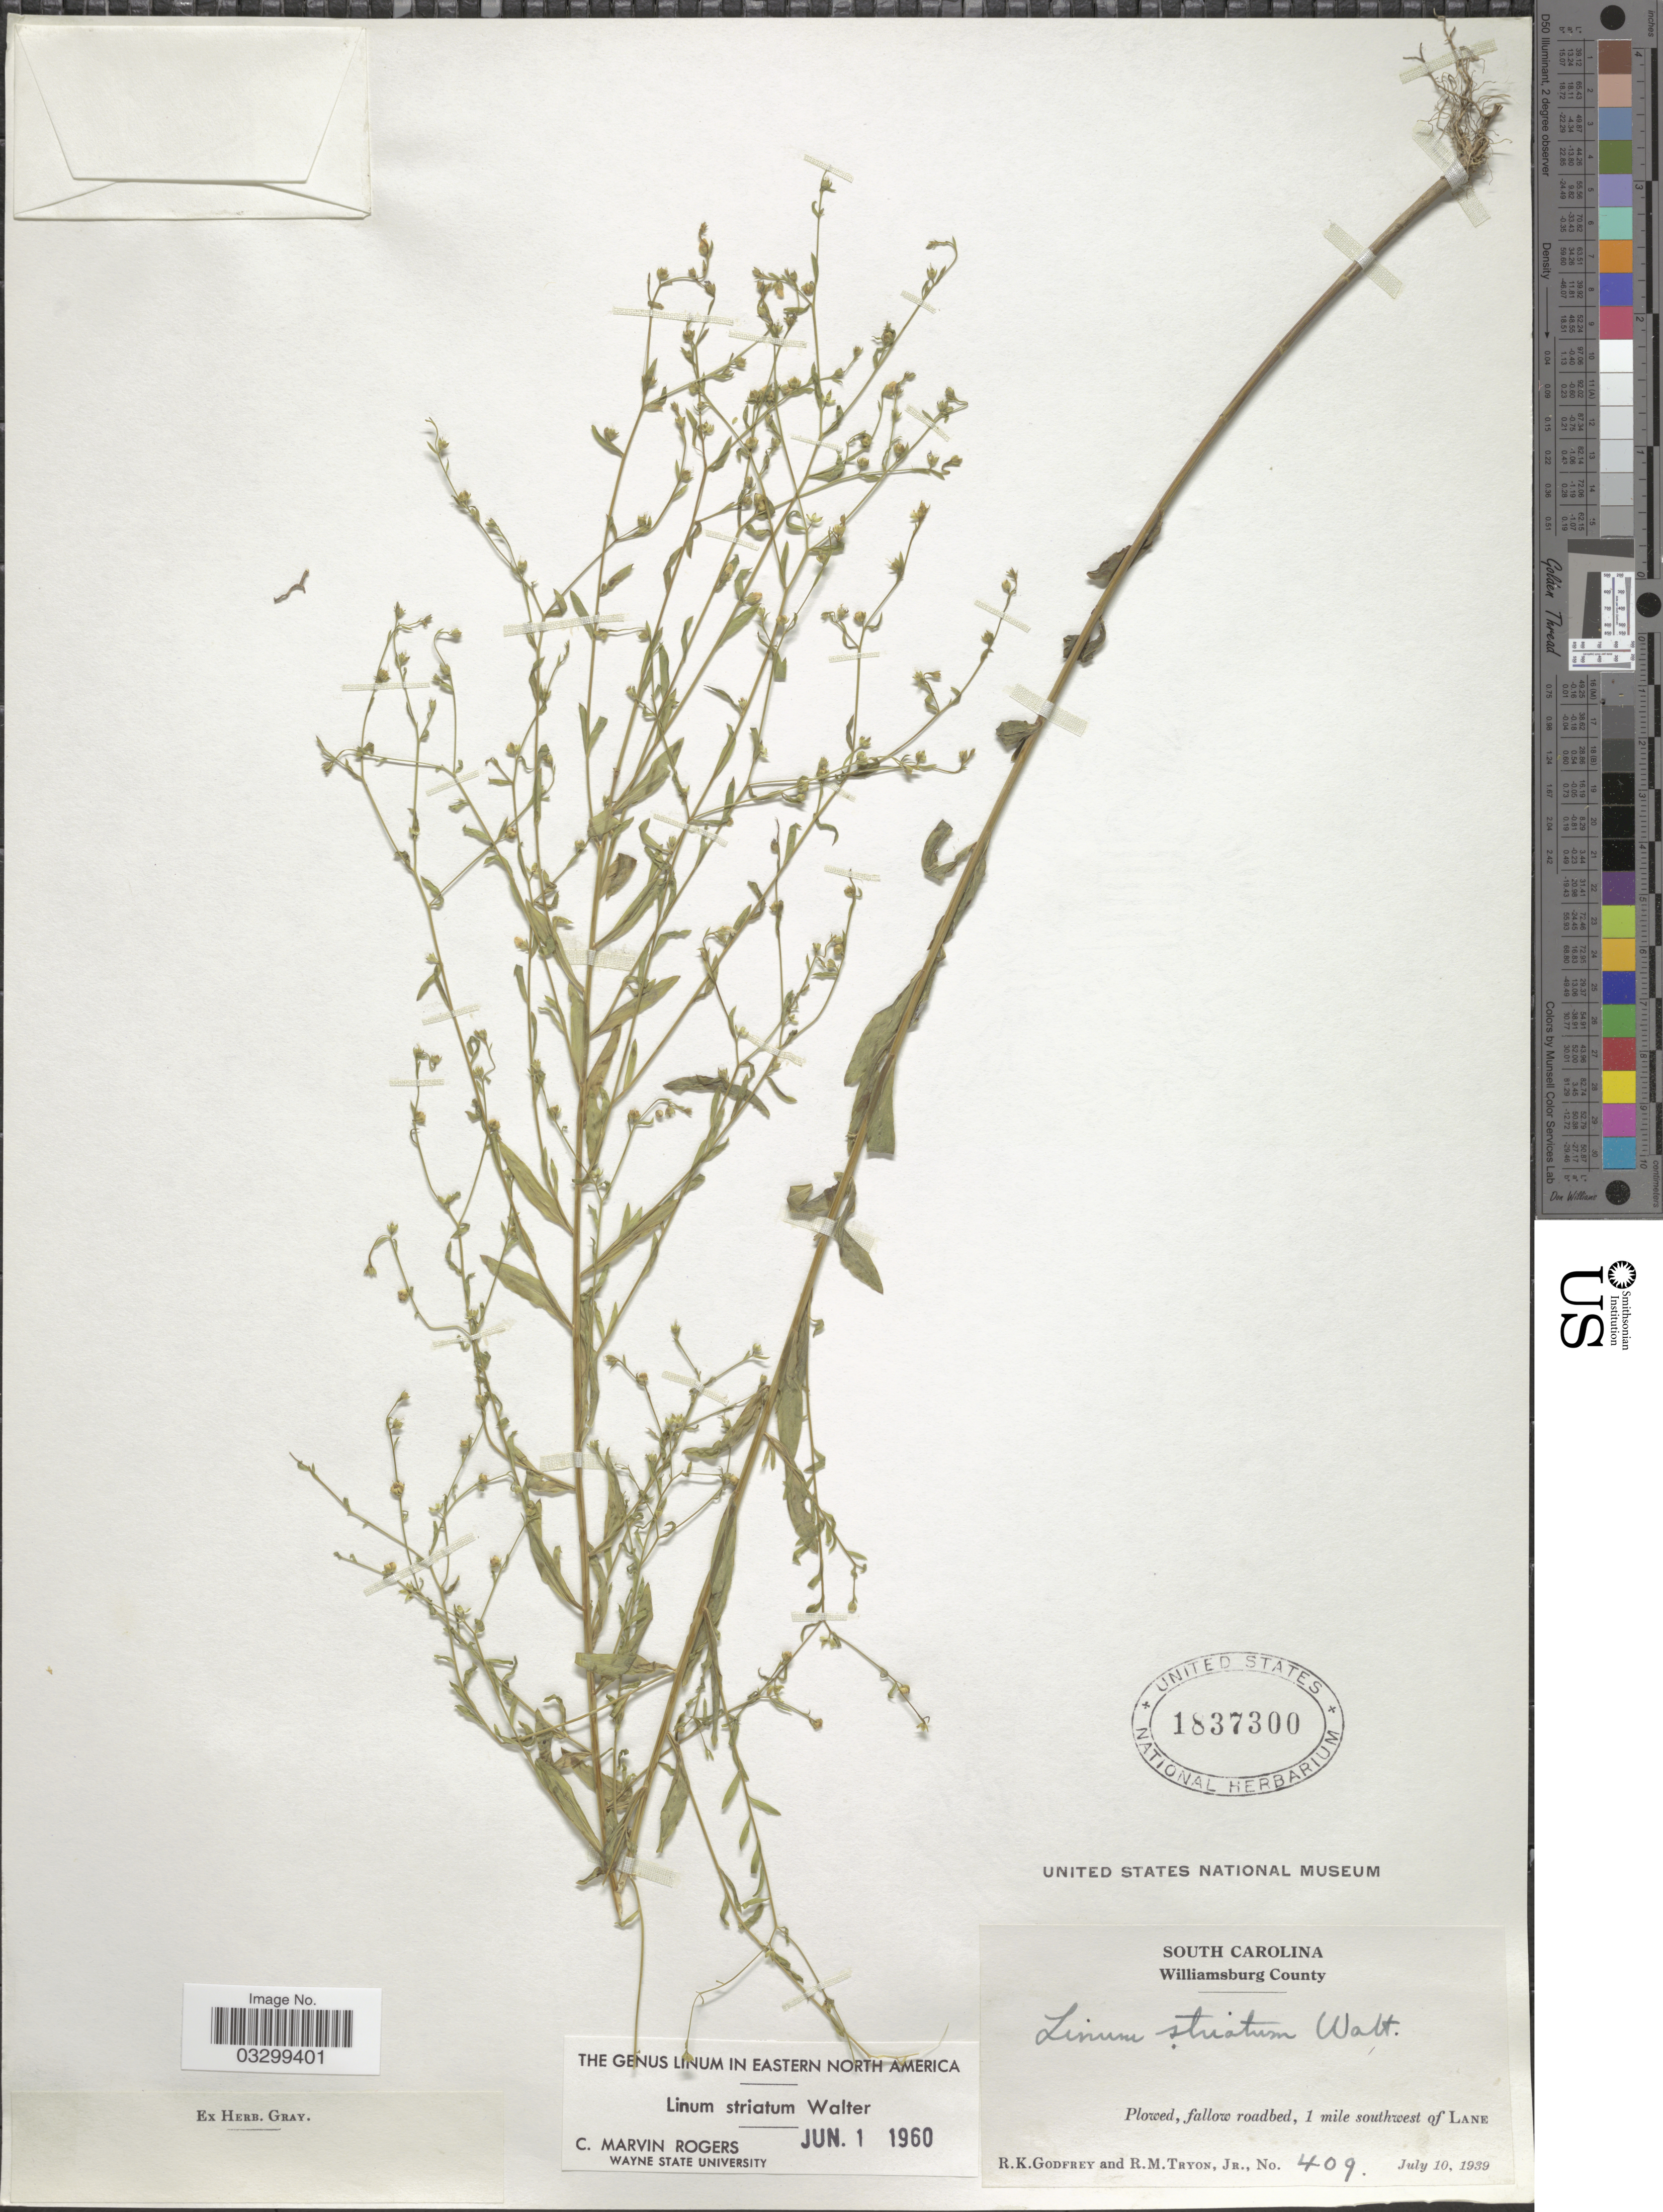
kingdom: Plantae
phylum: Tracheophyta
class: Magnoliopsida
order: Malpighiales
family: Linaceae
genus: Linum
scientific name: Linum striatum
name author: Walter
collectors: R. K. Godfrey & R. Tryon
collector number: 409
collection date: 1939-07-10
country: United States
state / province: South Carolina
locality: Williamsburg County. 1 mile southwest of Lane.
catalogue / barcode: US 1837300